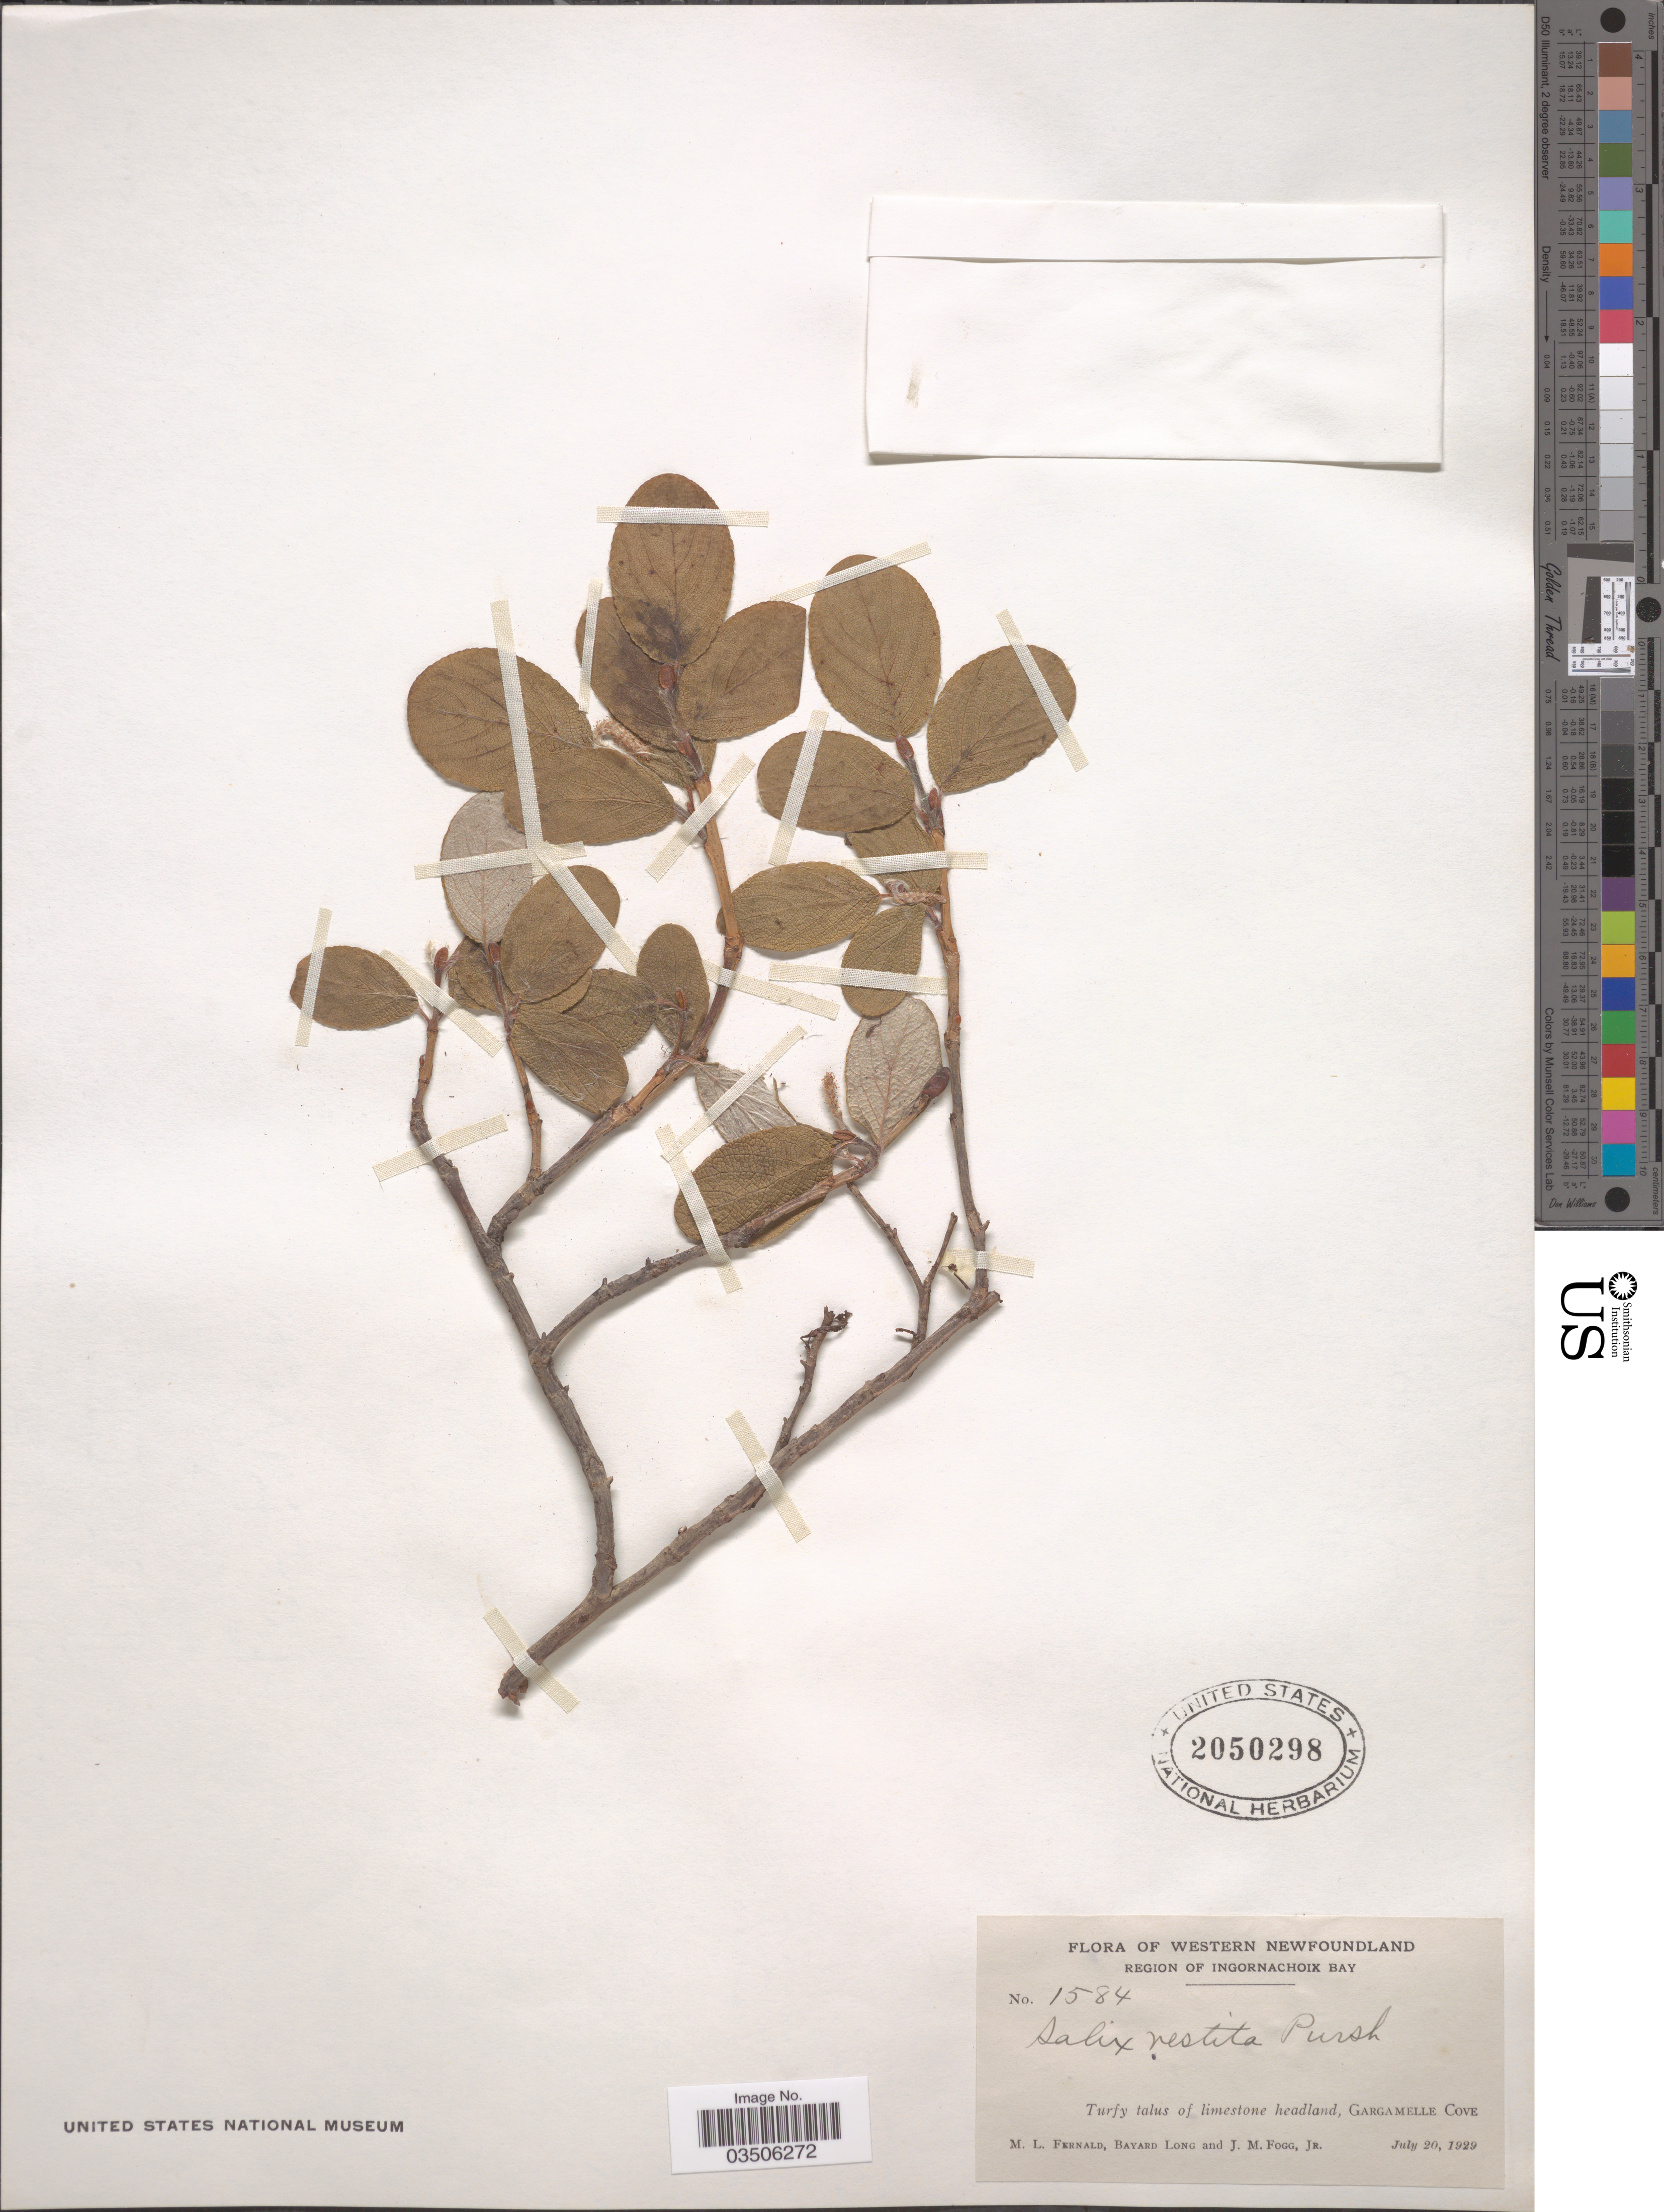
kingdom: Plantae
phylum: Tracheophyta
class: Magnoliopsida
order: Malpighiales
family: Salicaceae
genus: Salix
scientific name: Salix vestita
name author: Pursh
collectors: M. L. Fernald, B. Long & J. Fogg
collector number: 1584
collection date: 1929-07-20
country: Canada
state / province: Newfoundland and Labrador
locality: Western Newfoundland. Region of Ingornachoix Bay. Turfy talus of limestone headland, Gargamelle Cove.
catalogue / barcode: US 2050298